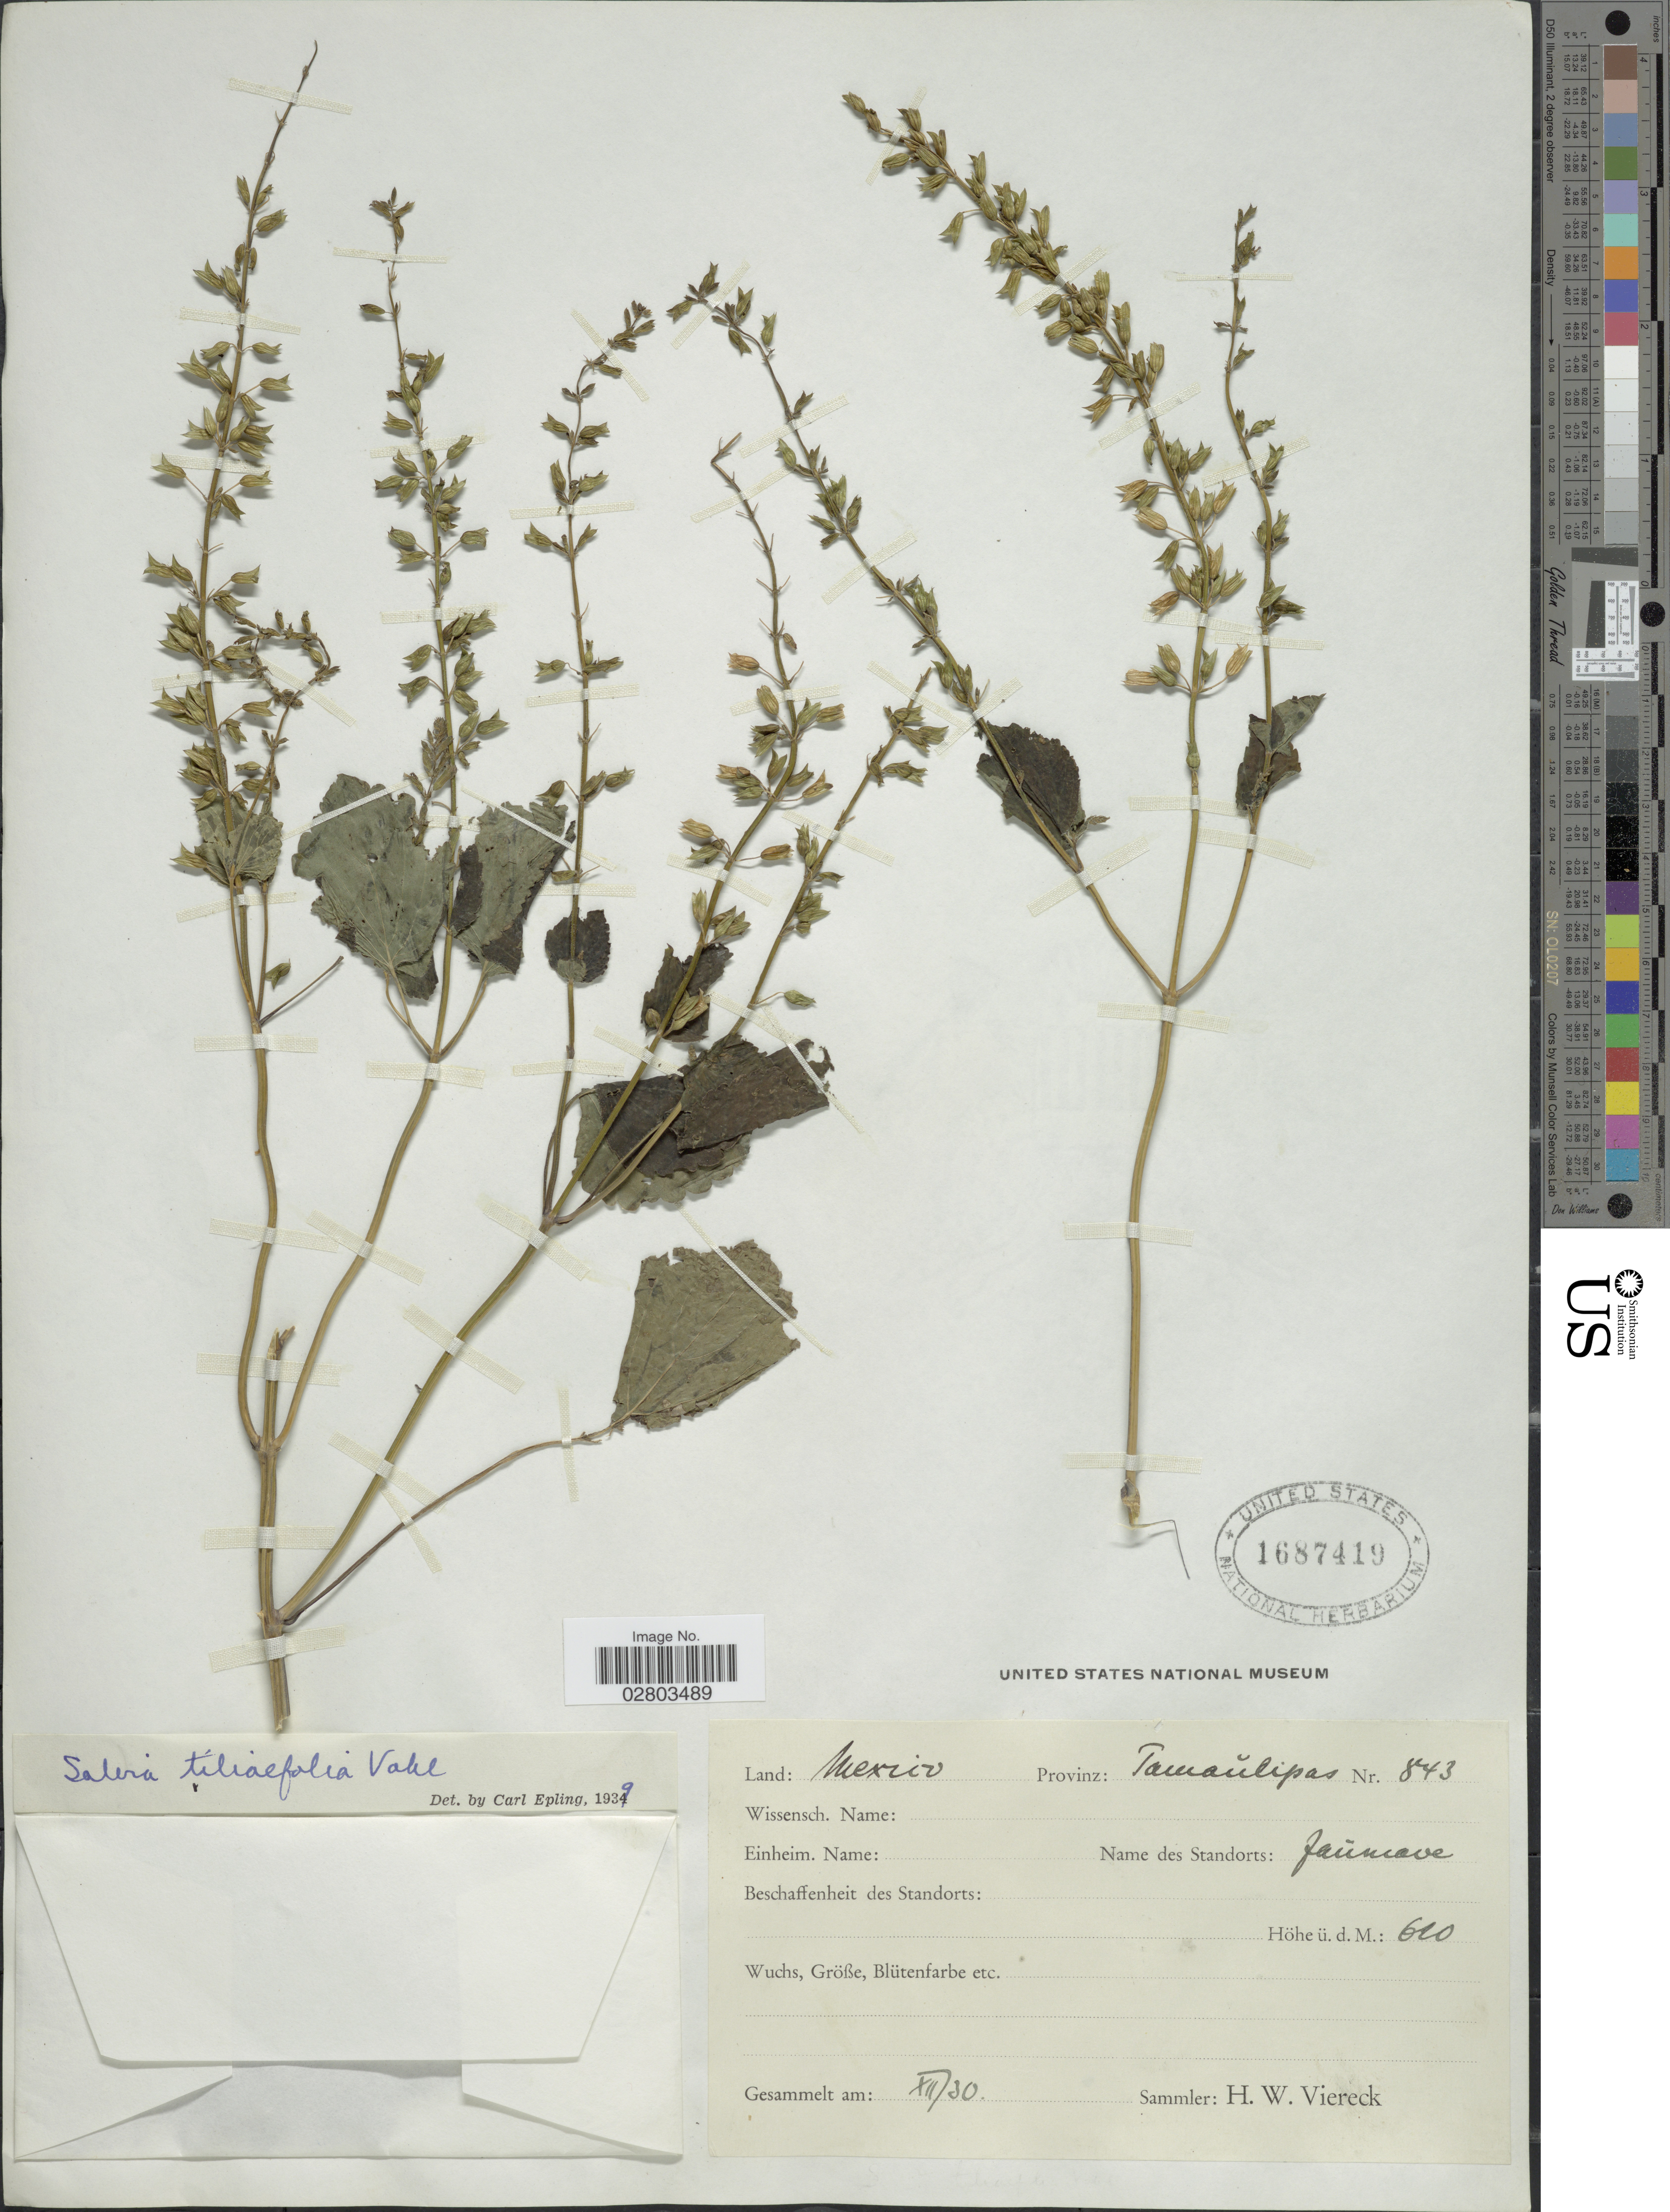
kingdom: Plantae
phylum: Tracheophyta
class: Magnoliopsida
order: Lamiales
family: Lamiaceae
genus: Salvia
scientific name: Salvia tiliifolia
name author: Vahl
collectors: H. W. Viereck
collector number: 843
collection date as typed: Transcribed d/m/y: /12/30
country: Mexico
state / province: Tamaulipas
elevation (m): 610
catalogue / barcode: US 1687419